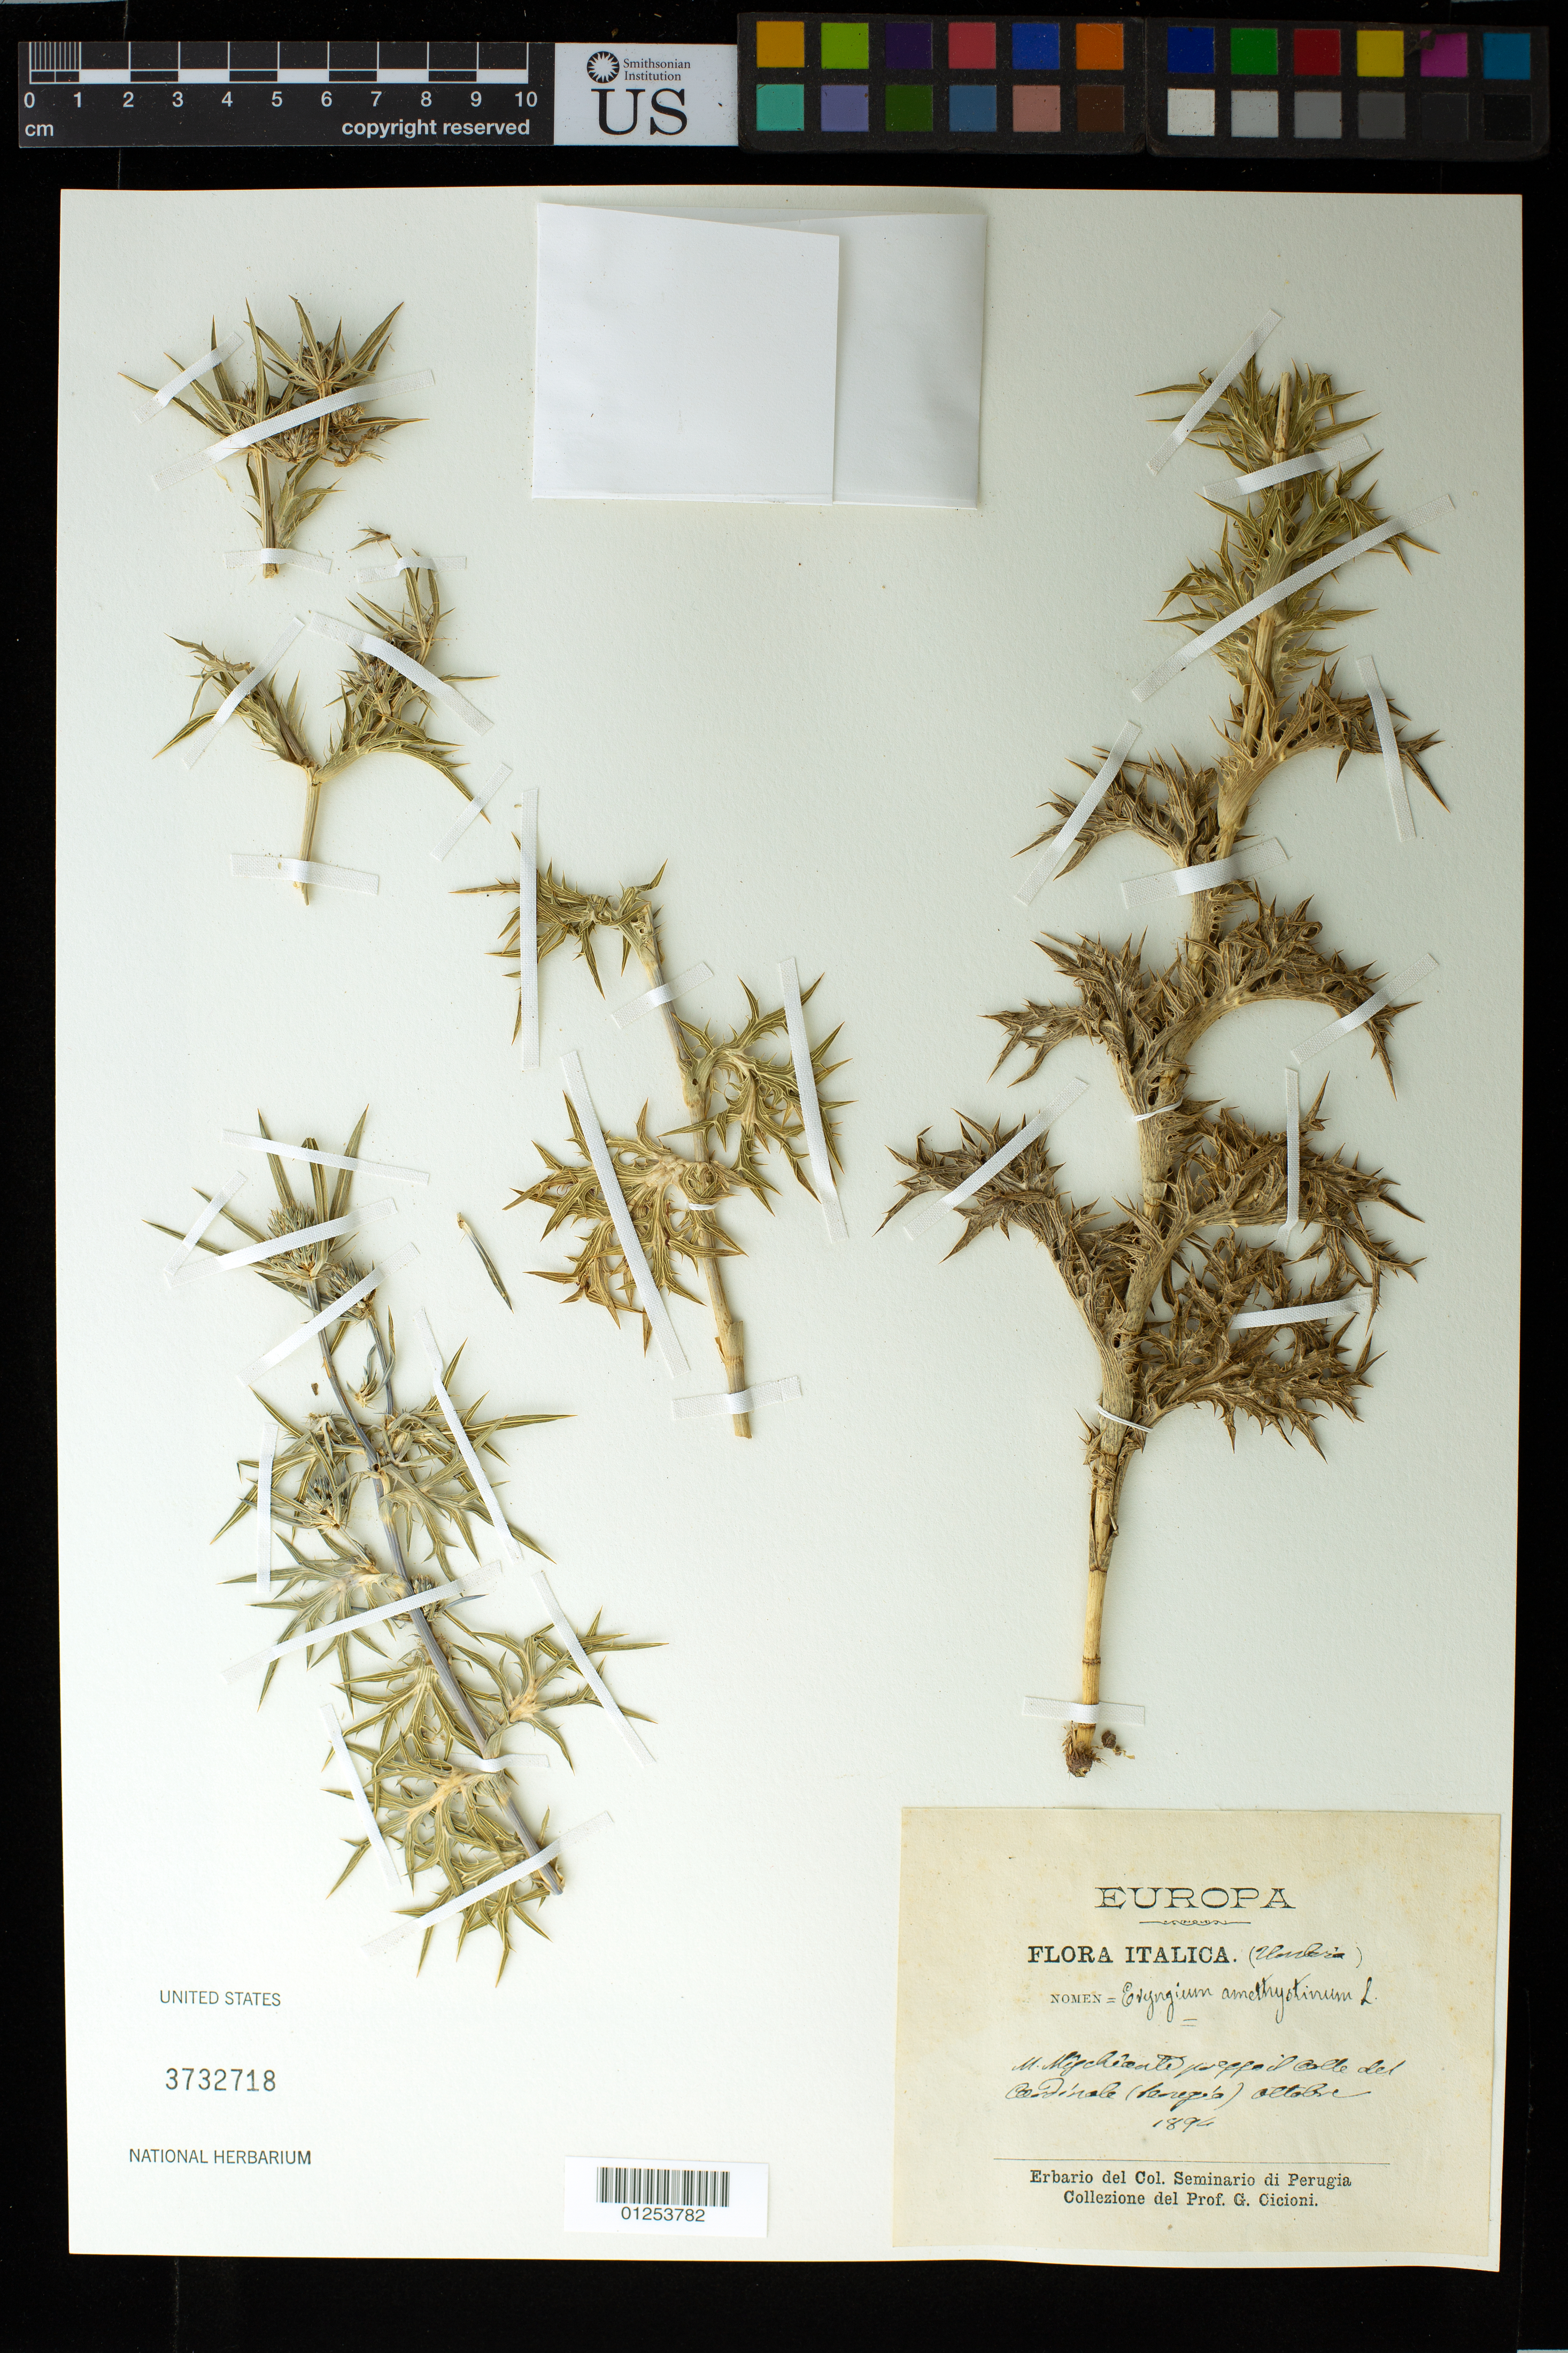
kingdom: Plantae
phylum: Tracheophyta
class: Magnoliopsida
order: Apiales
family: Apiaceae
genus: Eryngium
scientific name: Eryngium amethystinum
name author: L.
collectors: G. Cicioni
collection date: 1894-10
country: Italy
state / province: Umbria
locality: M. Mycheate poeppid aelle del Ceeardinale (Perugia) [illegible text]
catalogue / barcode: US 3732718